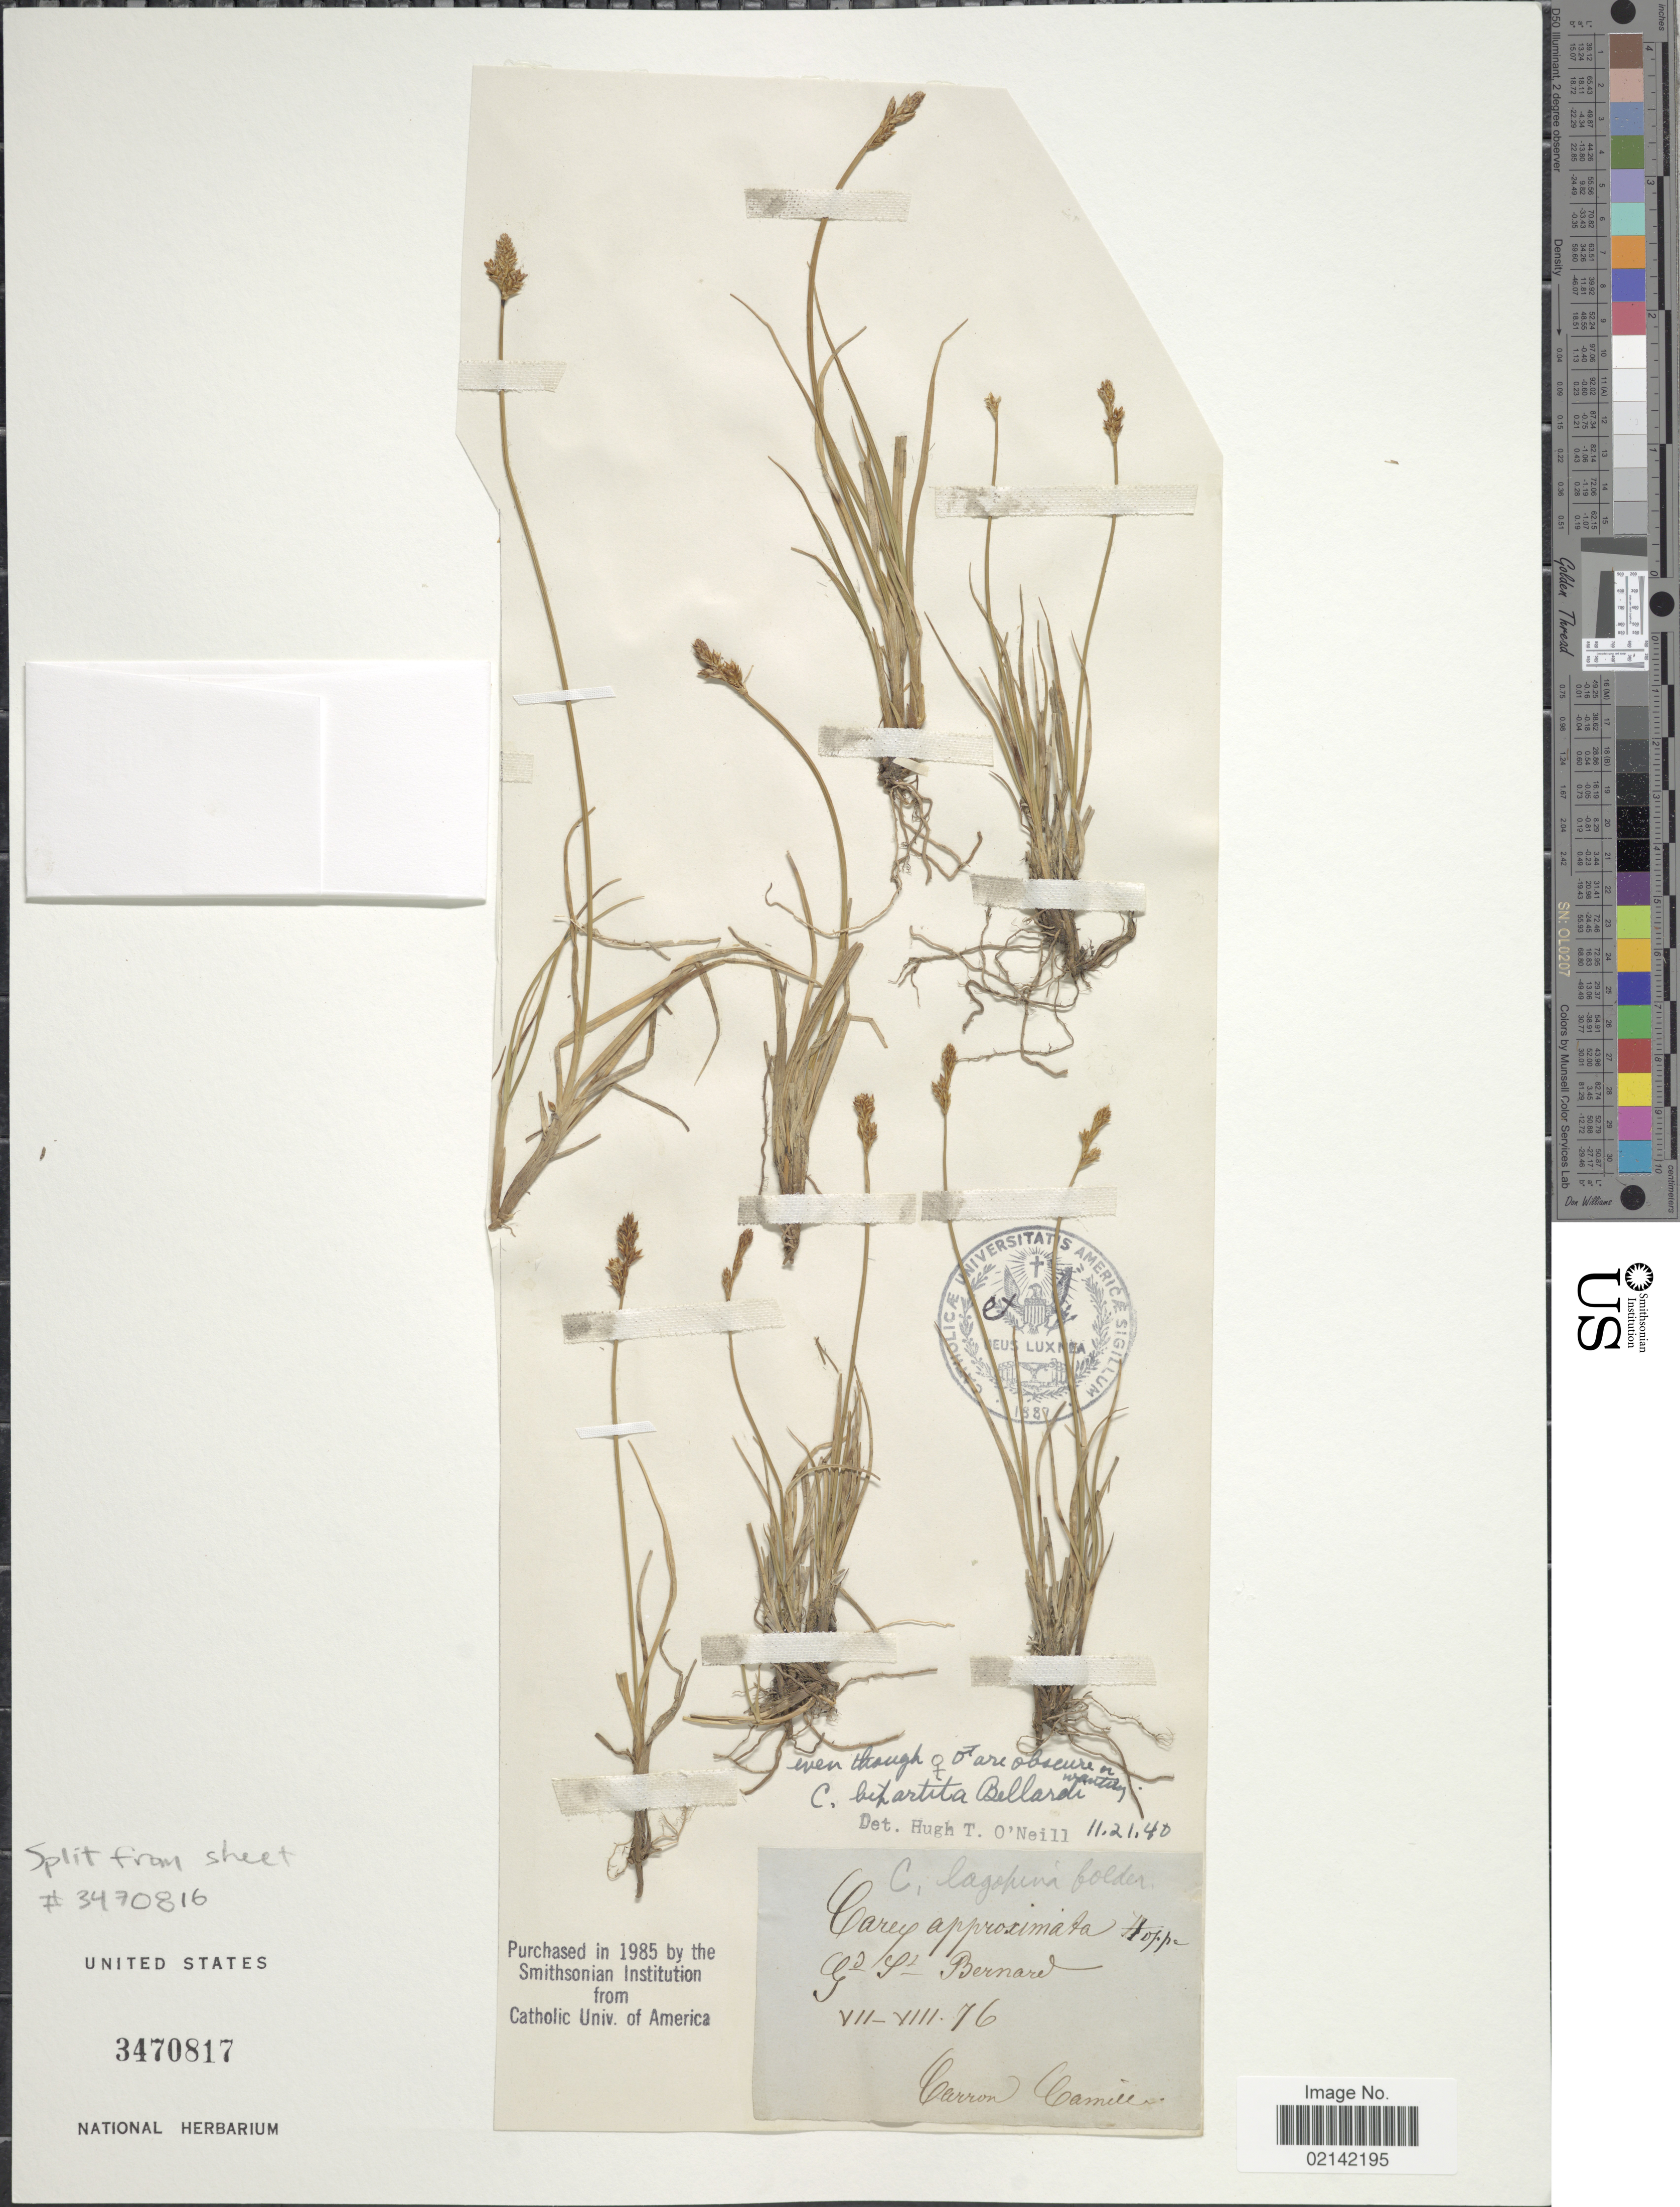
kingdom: Plantae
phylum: Tracheophyta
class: Liliopsida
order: Poales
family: Cyperaceae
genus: Carex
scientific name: Carex lachenalii subsp. lachenalii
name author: Schkuhr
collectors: C. Camillo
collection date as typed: Transcribed d/m/y: /7/76 to /8/76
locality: Gd St Bernard [interpreted]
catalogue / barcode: US 3470817